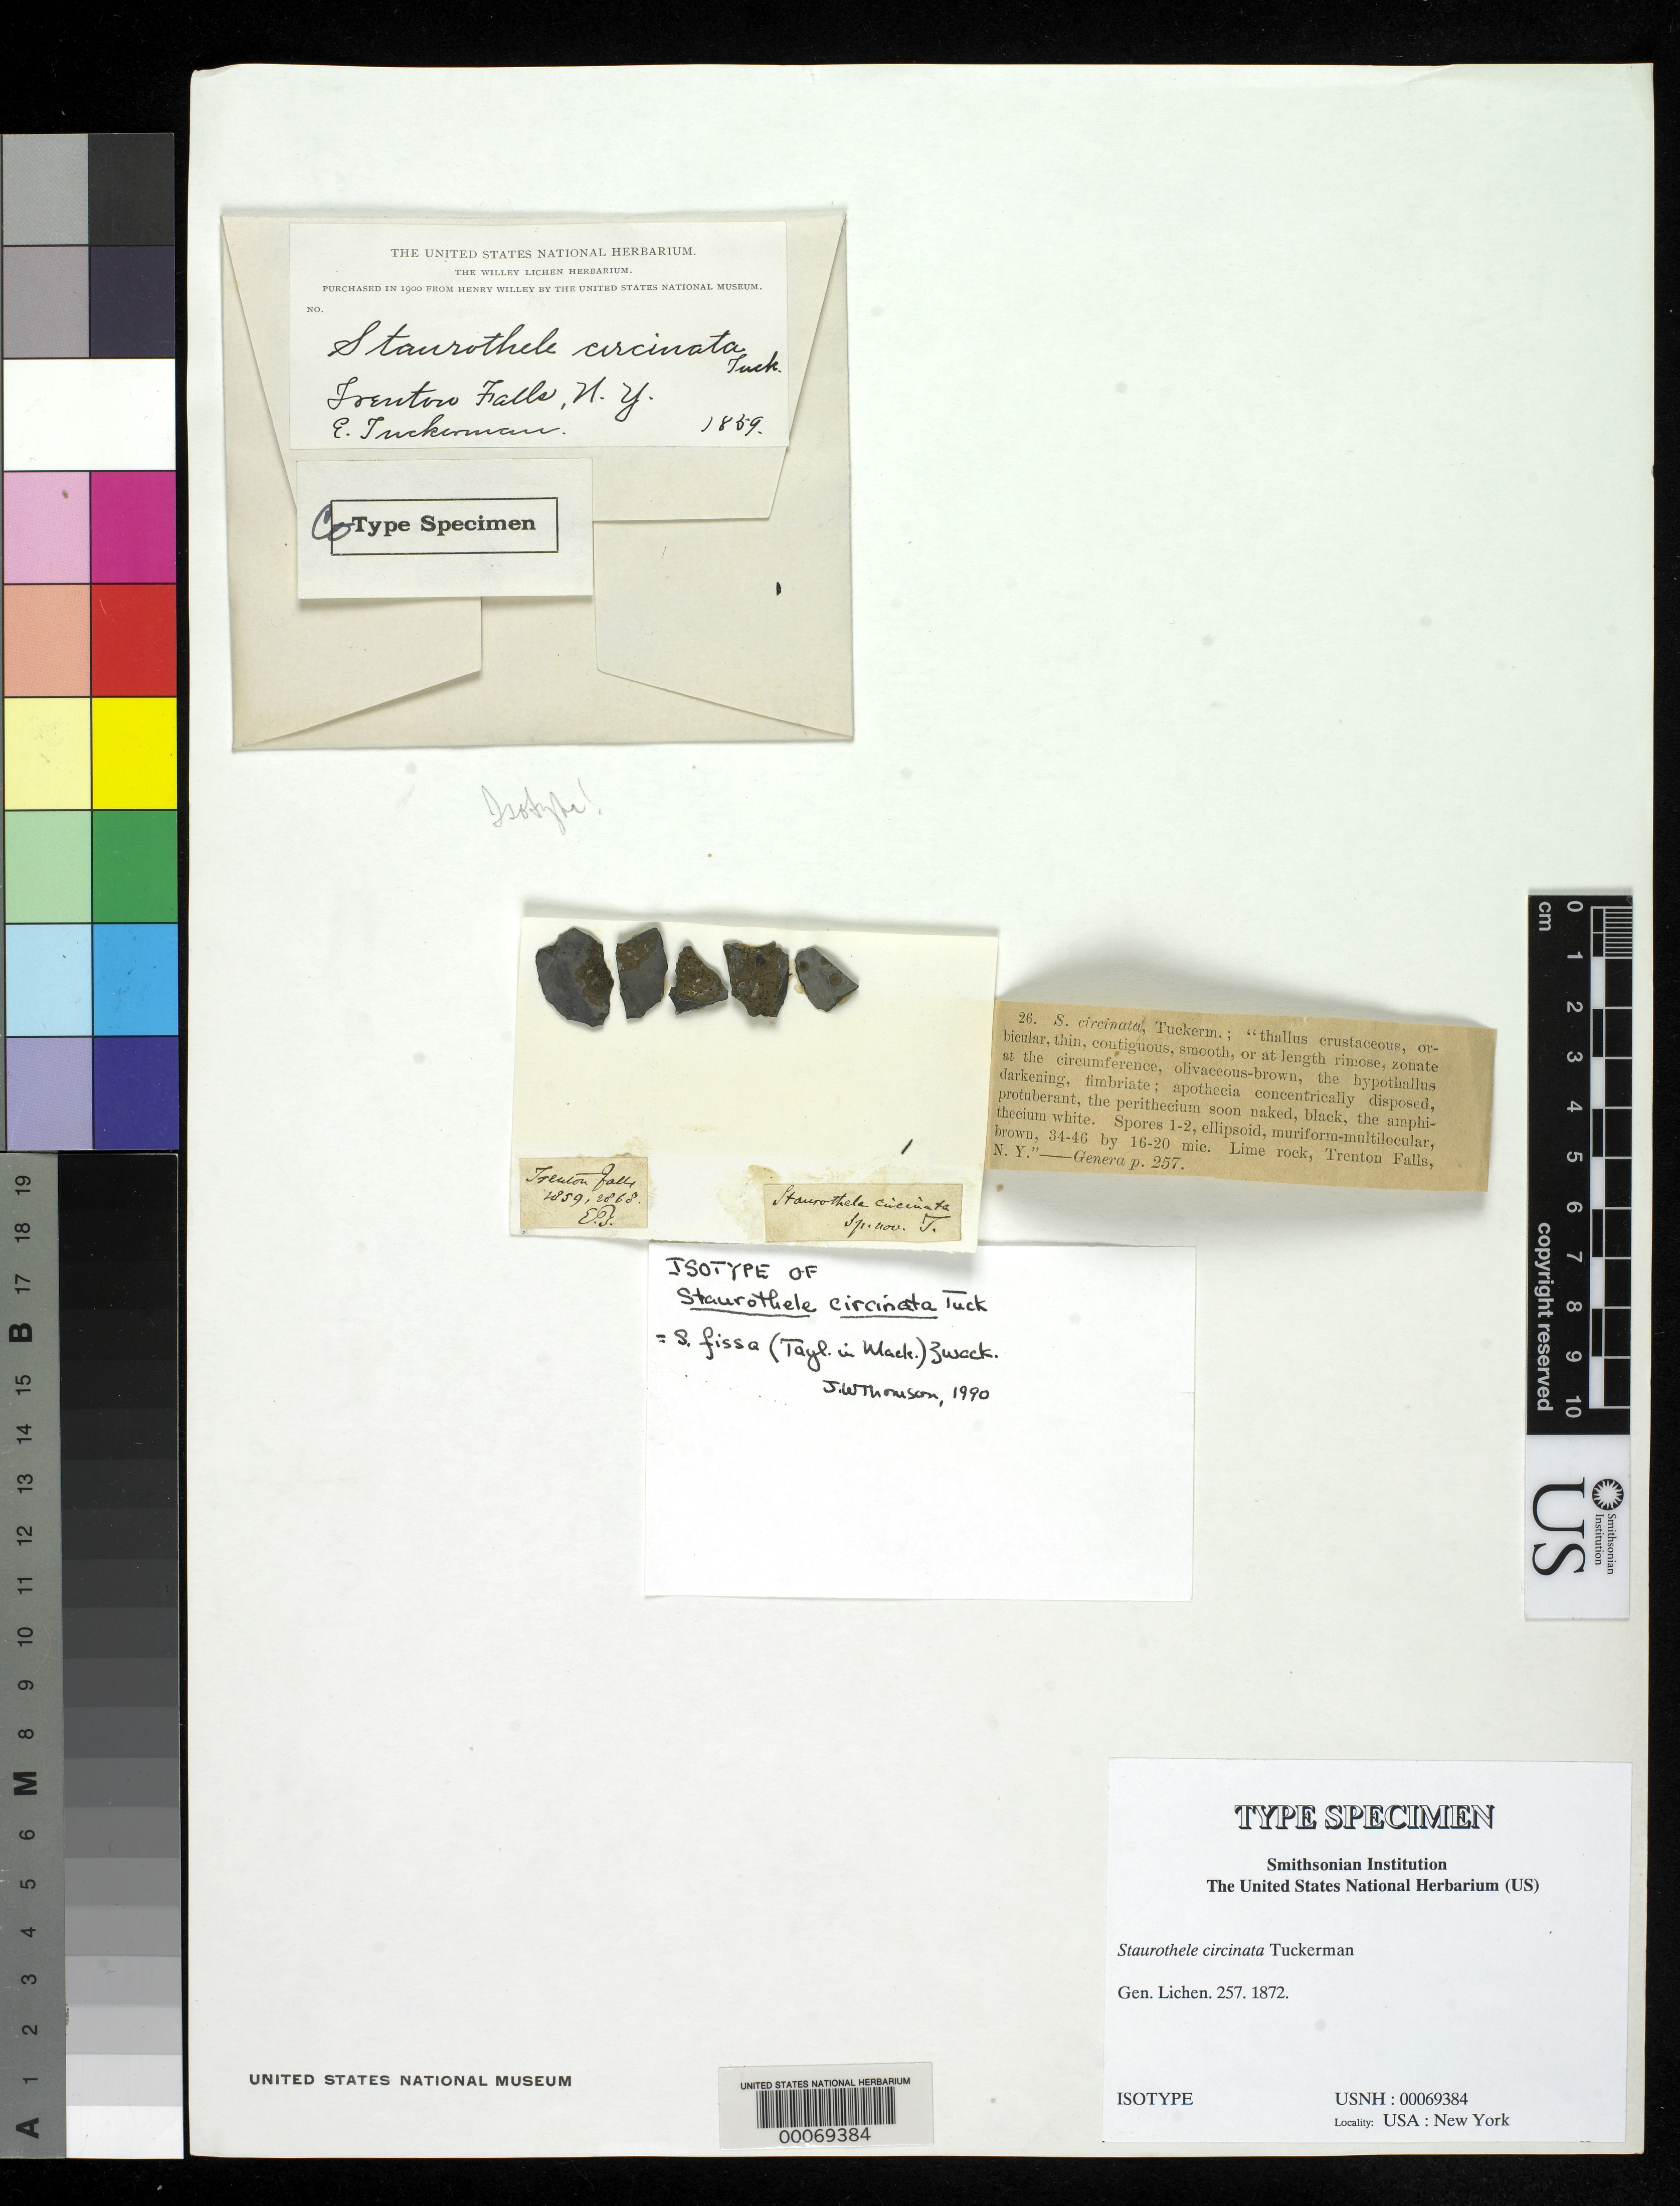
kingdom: Fungi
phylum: Ascomycota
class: Eurotiomycetes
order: Verrucariales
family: Verrucariaceae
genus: Staurothele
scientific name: Staurothele circinata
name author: Tuck.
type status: Isotype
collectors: E. Tuckerman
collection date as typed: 1859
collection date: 1859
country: United States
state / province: New York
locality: Trenton Falls.